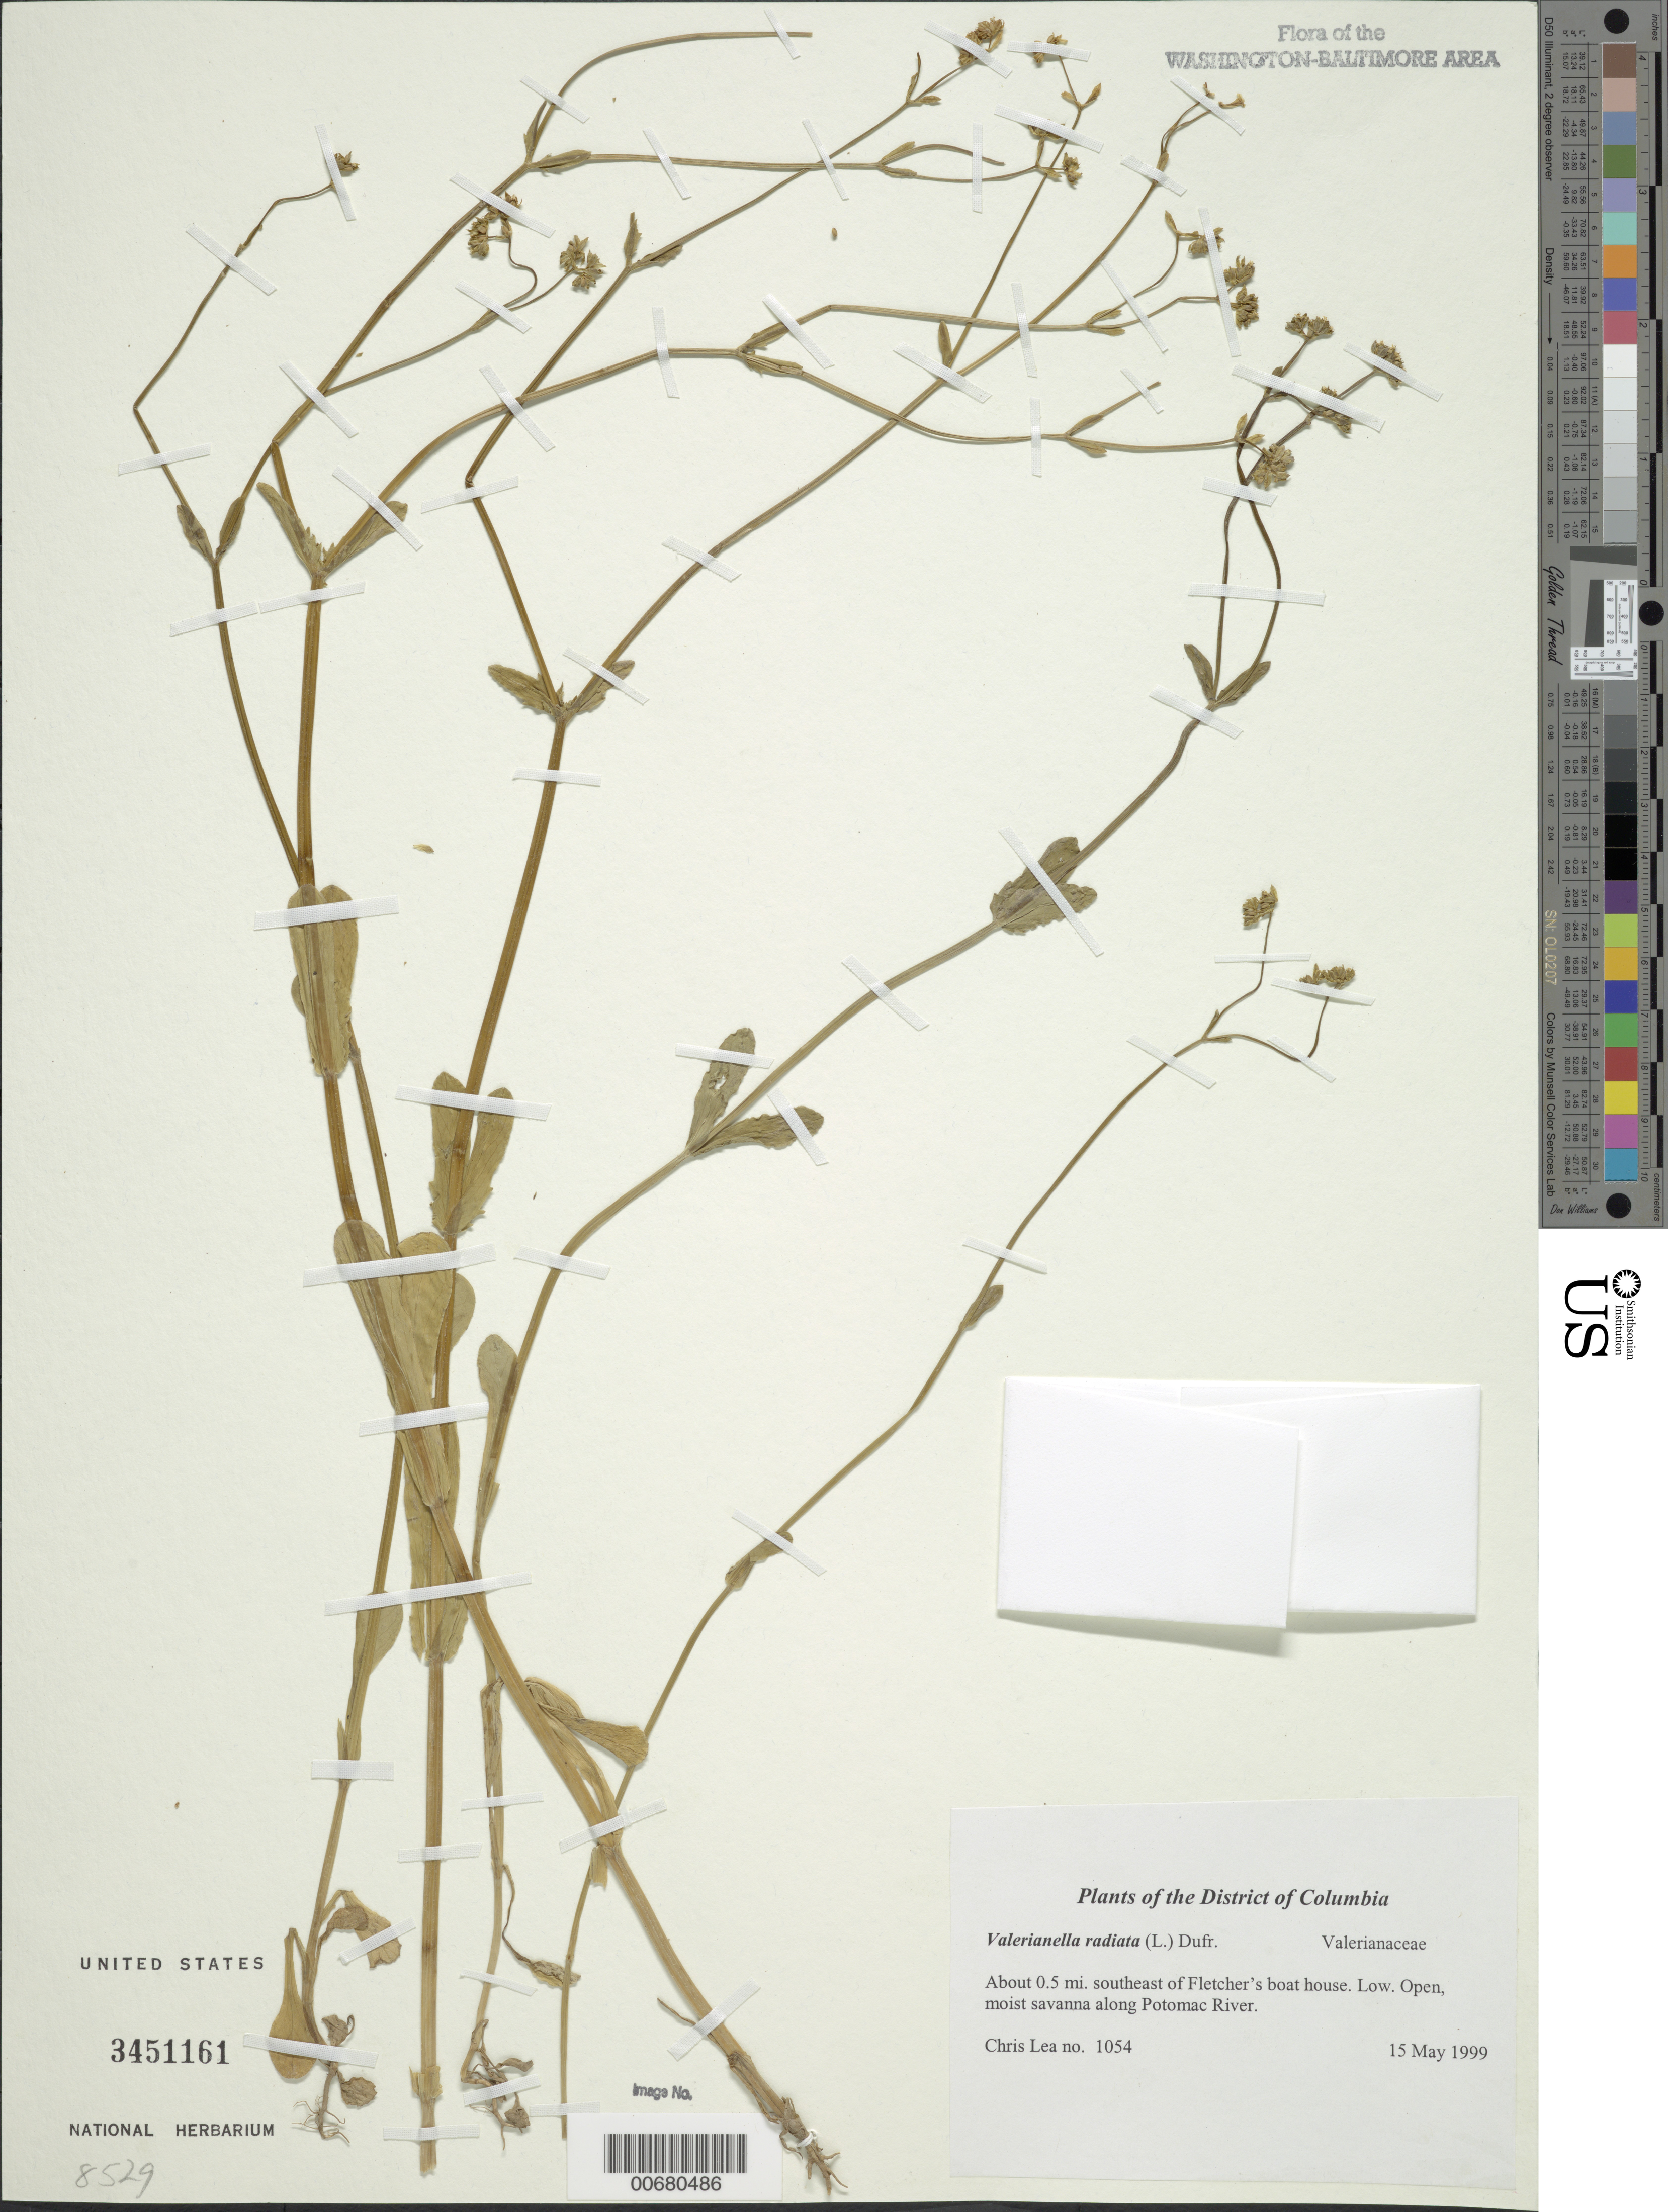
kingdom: Plantae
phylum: Tracheophyta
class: Magnoliopsida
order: Dipsacales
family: Caprifoliaceae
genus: Valerianella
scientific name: Valerianella radiata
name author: (L.) Dufr.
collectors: C. Lea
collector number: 1054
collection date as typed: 15 May 1999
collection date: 1999-05-15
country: United States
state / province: District of Columbia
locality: About 0.5 mi. southeast of Flecther's boat house. Along Potomac River.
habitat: Open moist savannah along river.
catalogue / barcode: US 3451161